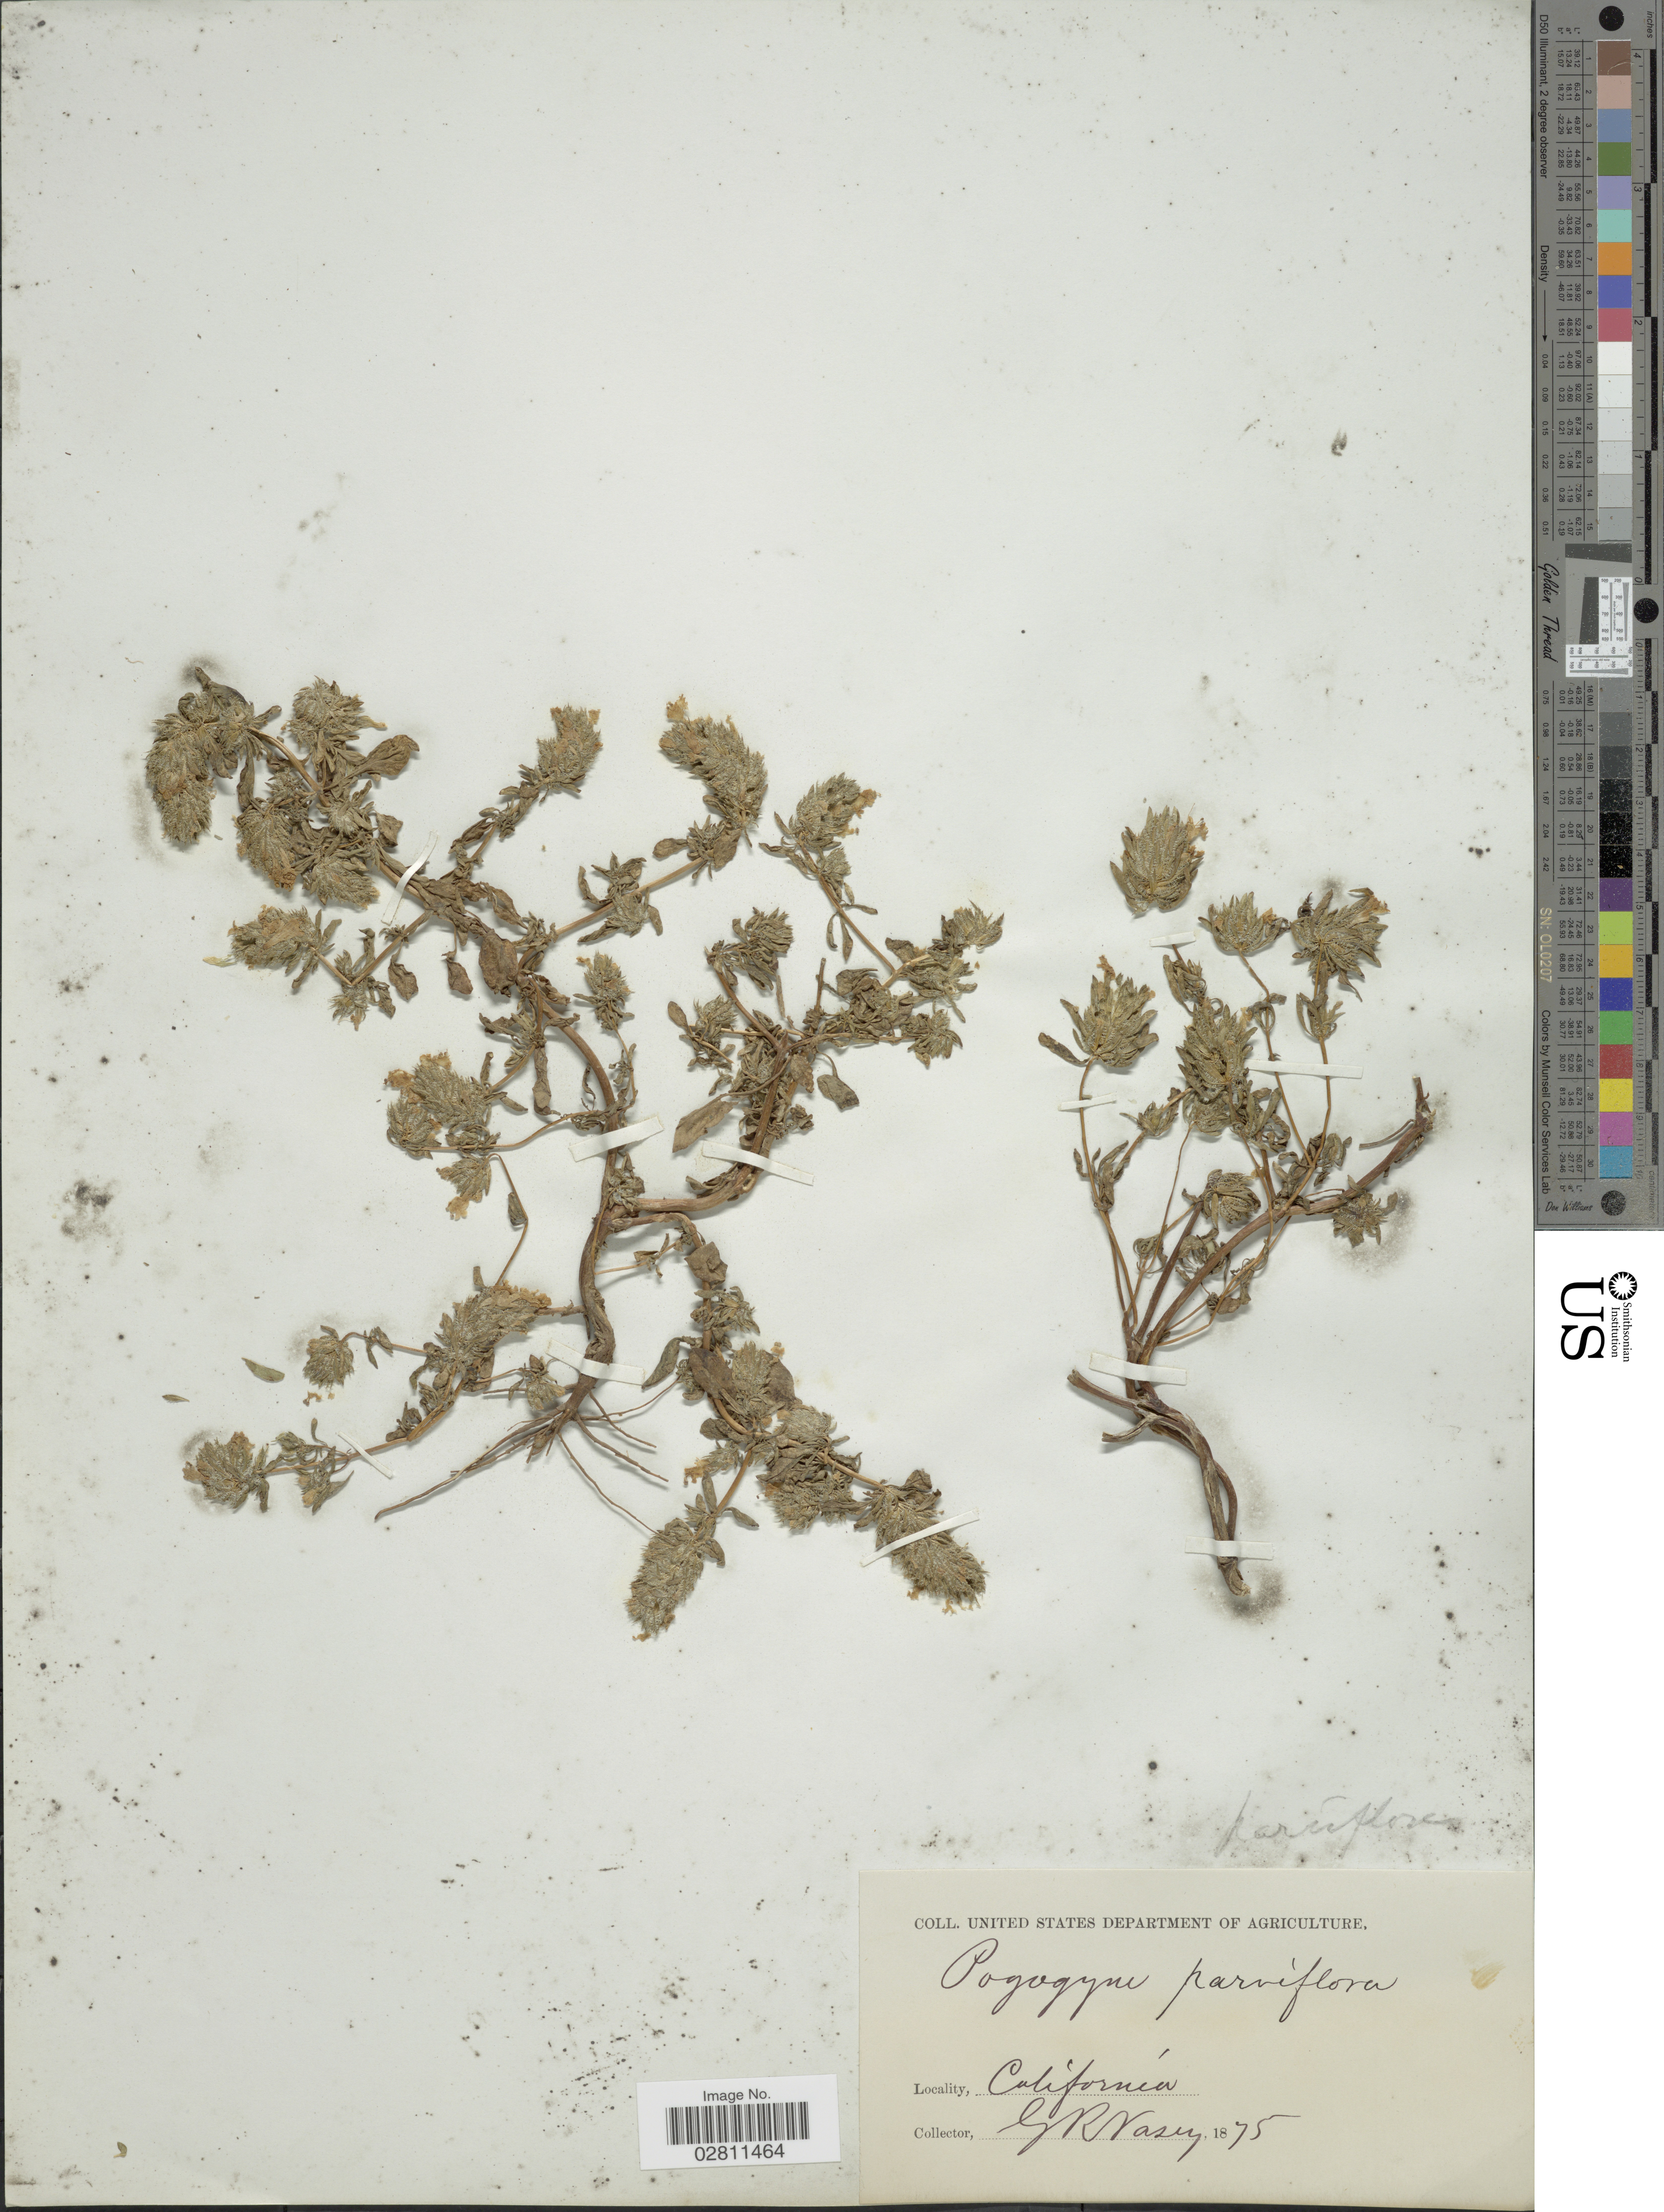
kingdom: Plantae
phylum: Tracheophyta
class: Magnoliopsida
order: Lamiales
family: Lamiaceae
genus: Pogogyne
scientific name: Pogogyne douglasii subsp. parviflora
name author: (Benth.) J.T. Howell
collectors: G. R. Vasey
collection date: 1875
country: United States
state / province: California